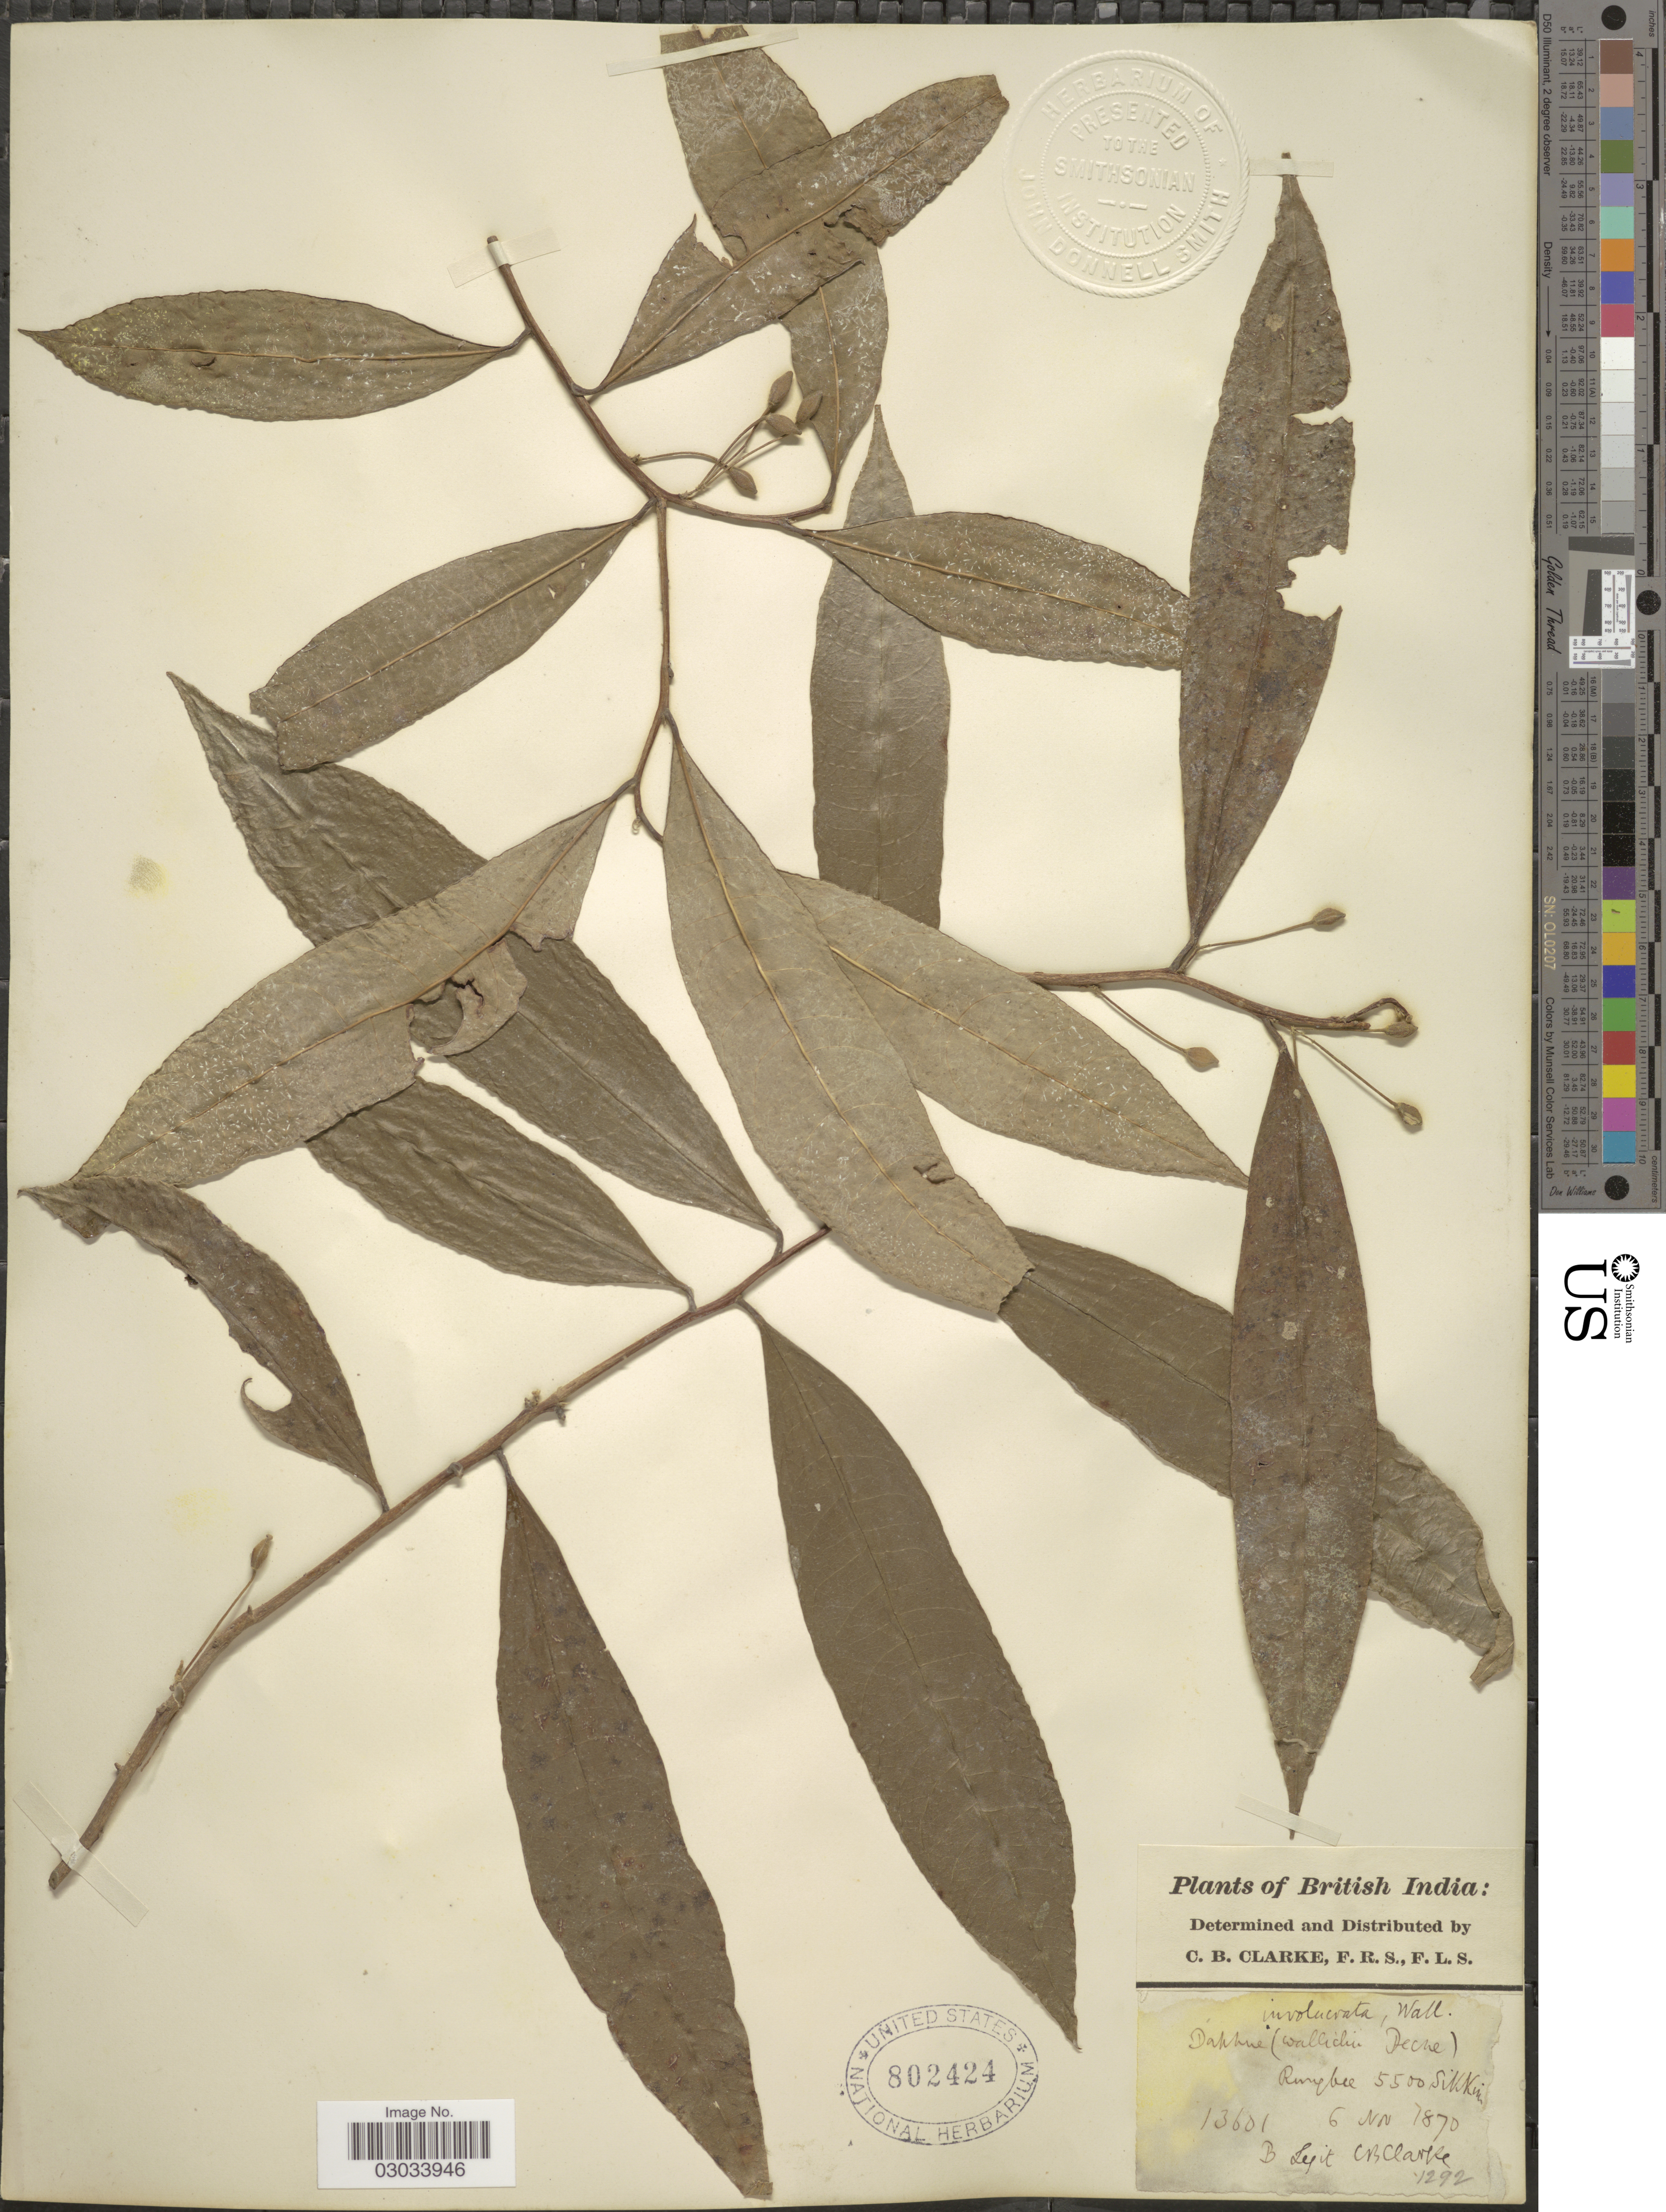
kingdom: Plantae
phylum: Tracheophyta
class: Magnoliopsida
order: Malvales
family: Thymelaeaceae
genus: Daphne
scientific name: Daphne involucrata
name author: Wall.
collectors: C. B. Clarke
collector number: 13601B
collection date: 1870-11-06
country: India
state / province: Sikkim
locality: British India. Rungbee. Sikkim.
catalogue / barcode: US 802424